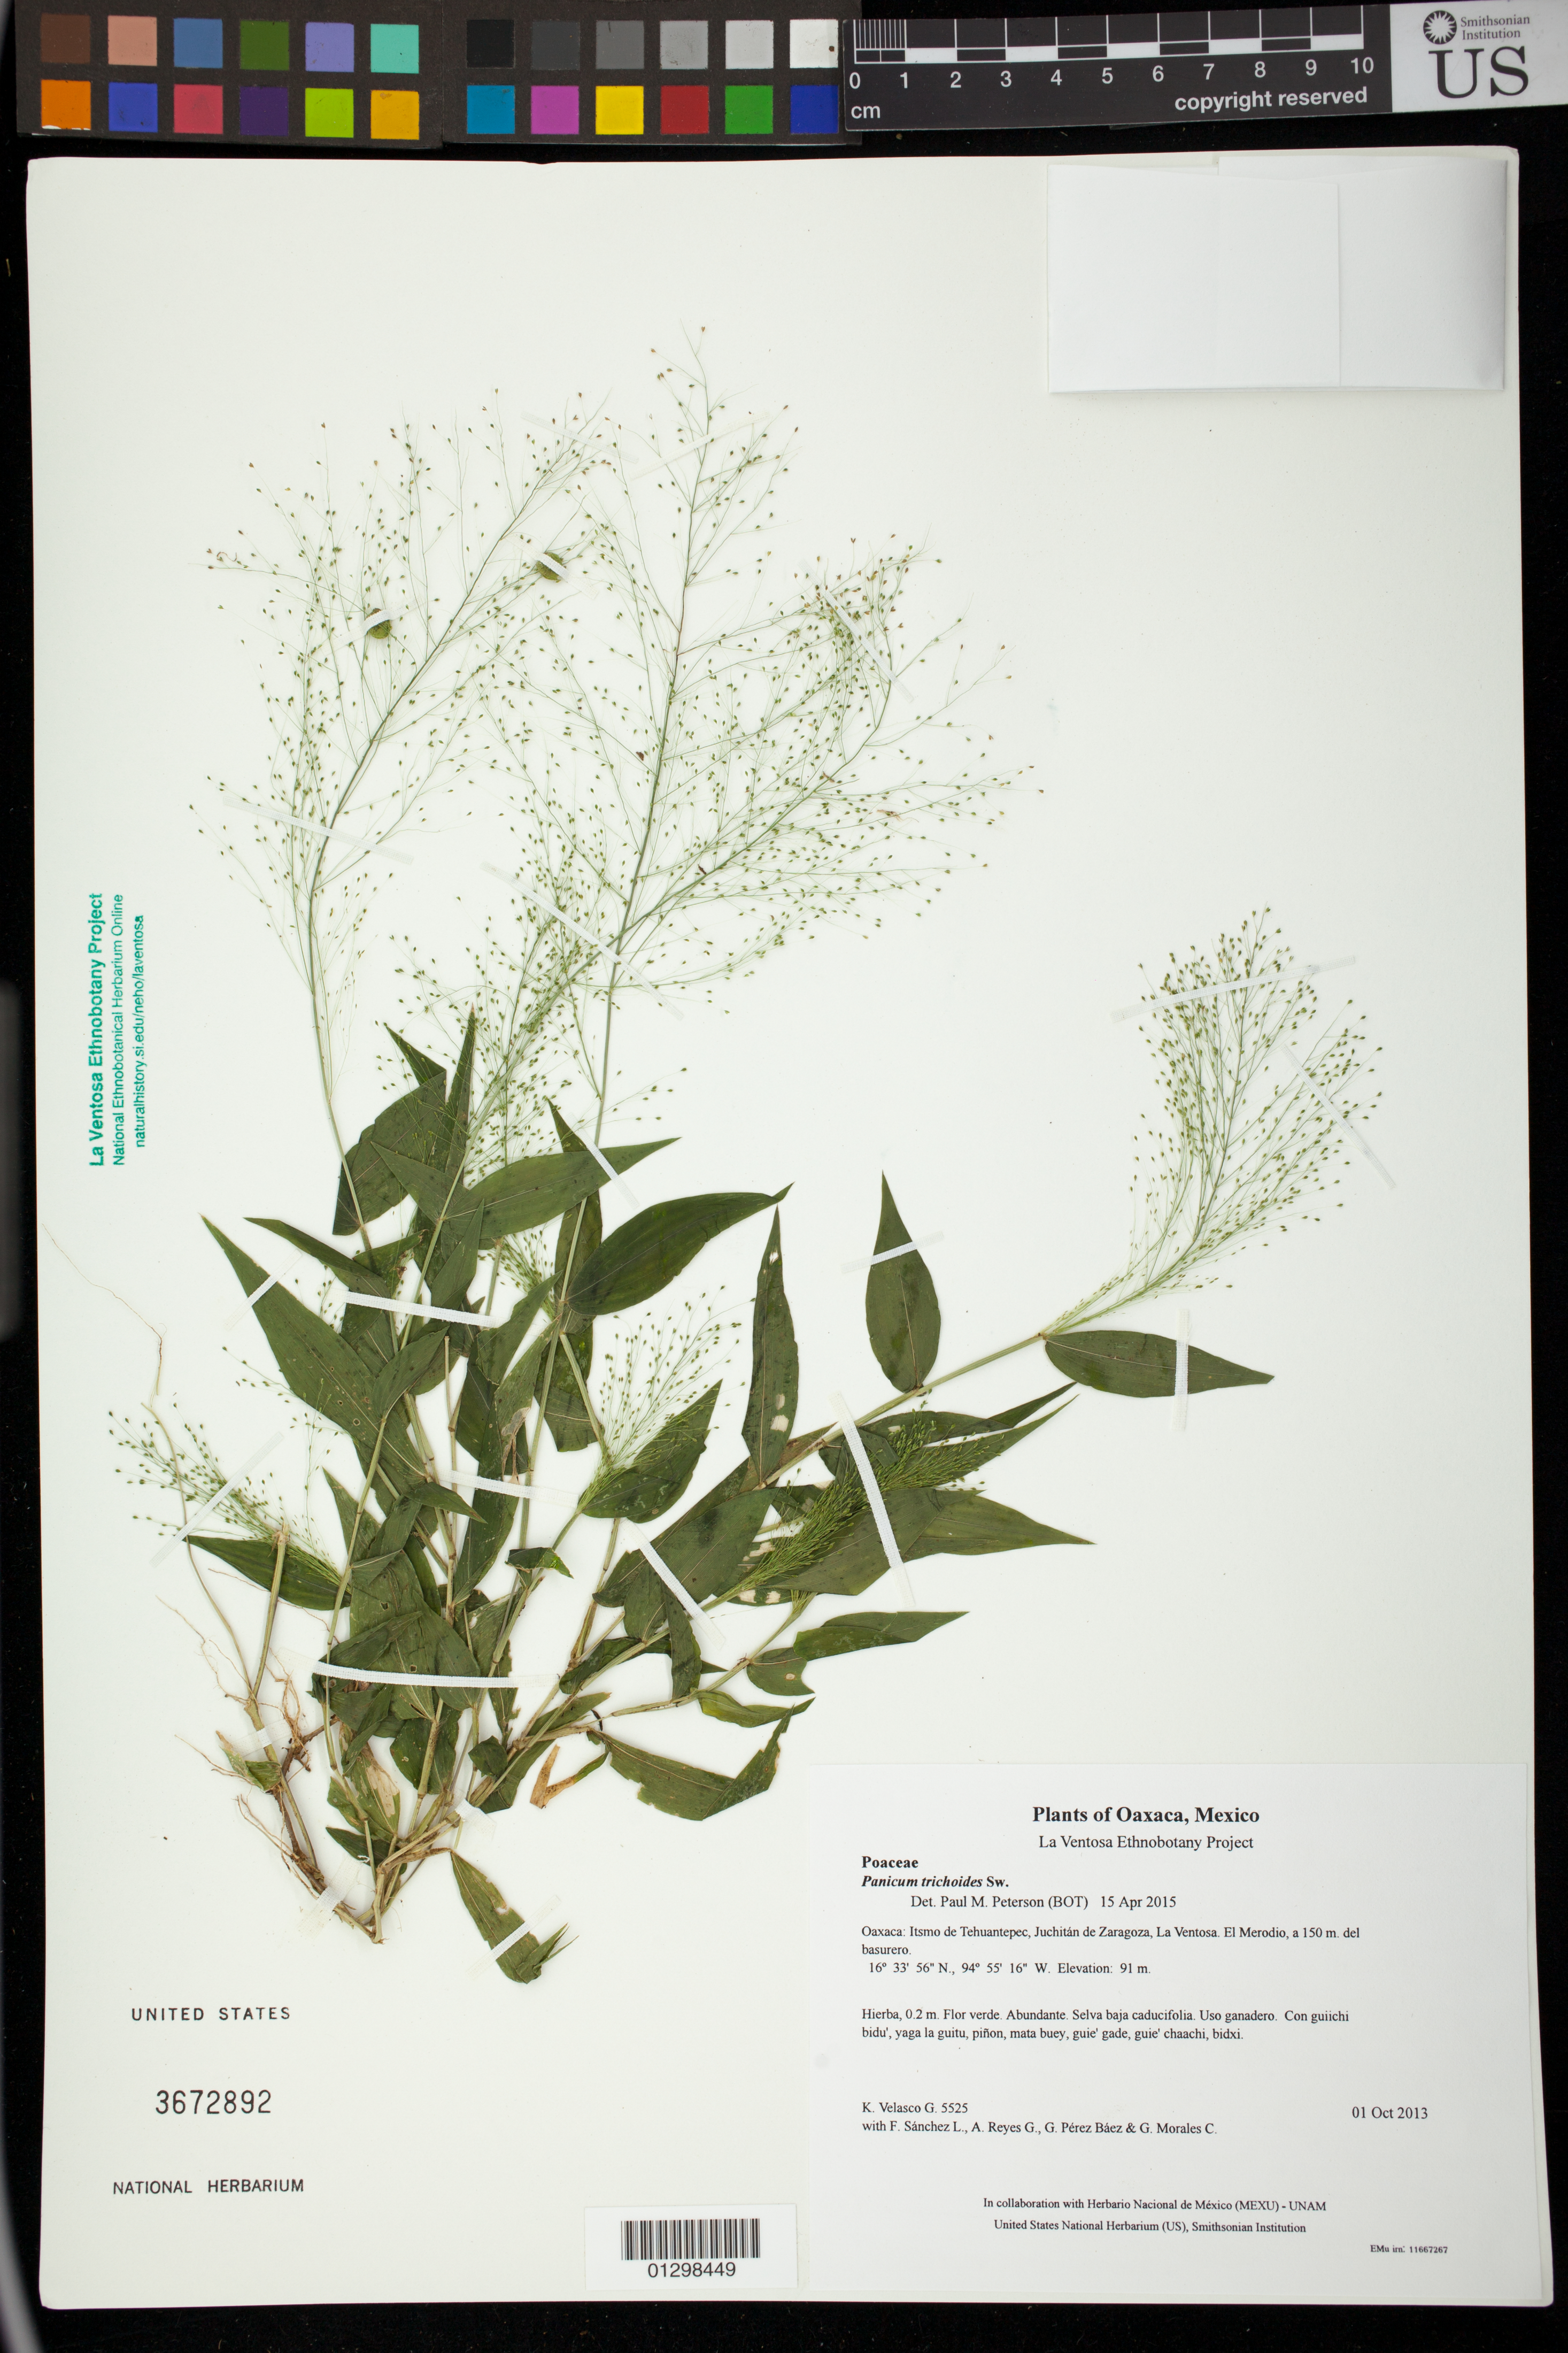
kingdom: Plantae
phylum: Tracheophyta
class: Liliopsida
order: Poales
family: Poaceae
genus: Panicum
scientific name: Panicum trichoides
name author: Sw.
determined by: Peterson, Paul M., (BOT), Smithsonian Institution - National Museum of Natural History (UNITED STATES)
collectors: K. Velasco G., F. Sánchez L., A. Reyes G., G. Pérez Báez & G. Morales C.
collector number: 5525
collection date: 2013-10-01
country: Mexico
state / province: Oaxaca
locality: Itsmo de Tehuantepec, Juchitán de Zaragoza, La Ventosa. El Merodio, a 150 m. del basurero.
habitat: Selva baja caducifolia. Uso ganadero.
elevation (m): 91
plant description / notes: MEXU, SERO, US; Guixi. 0.2 m. Guie' naga'. Stale.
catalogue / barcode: US 3672892